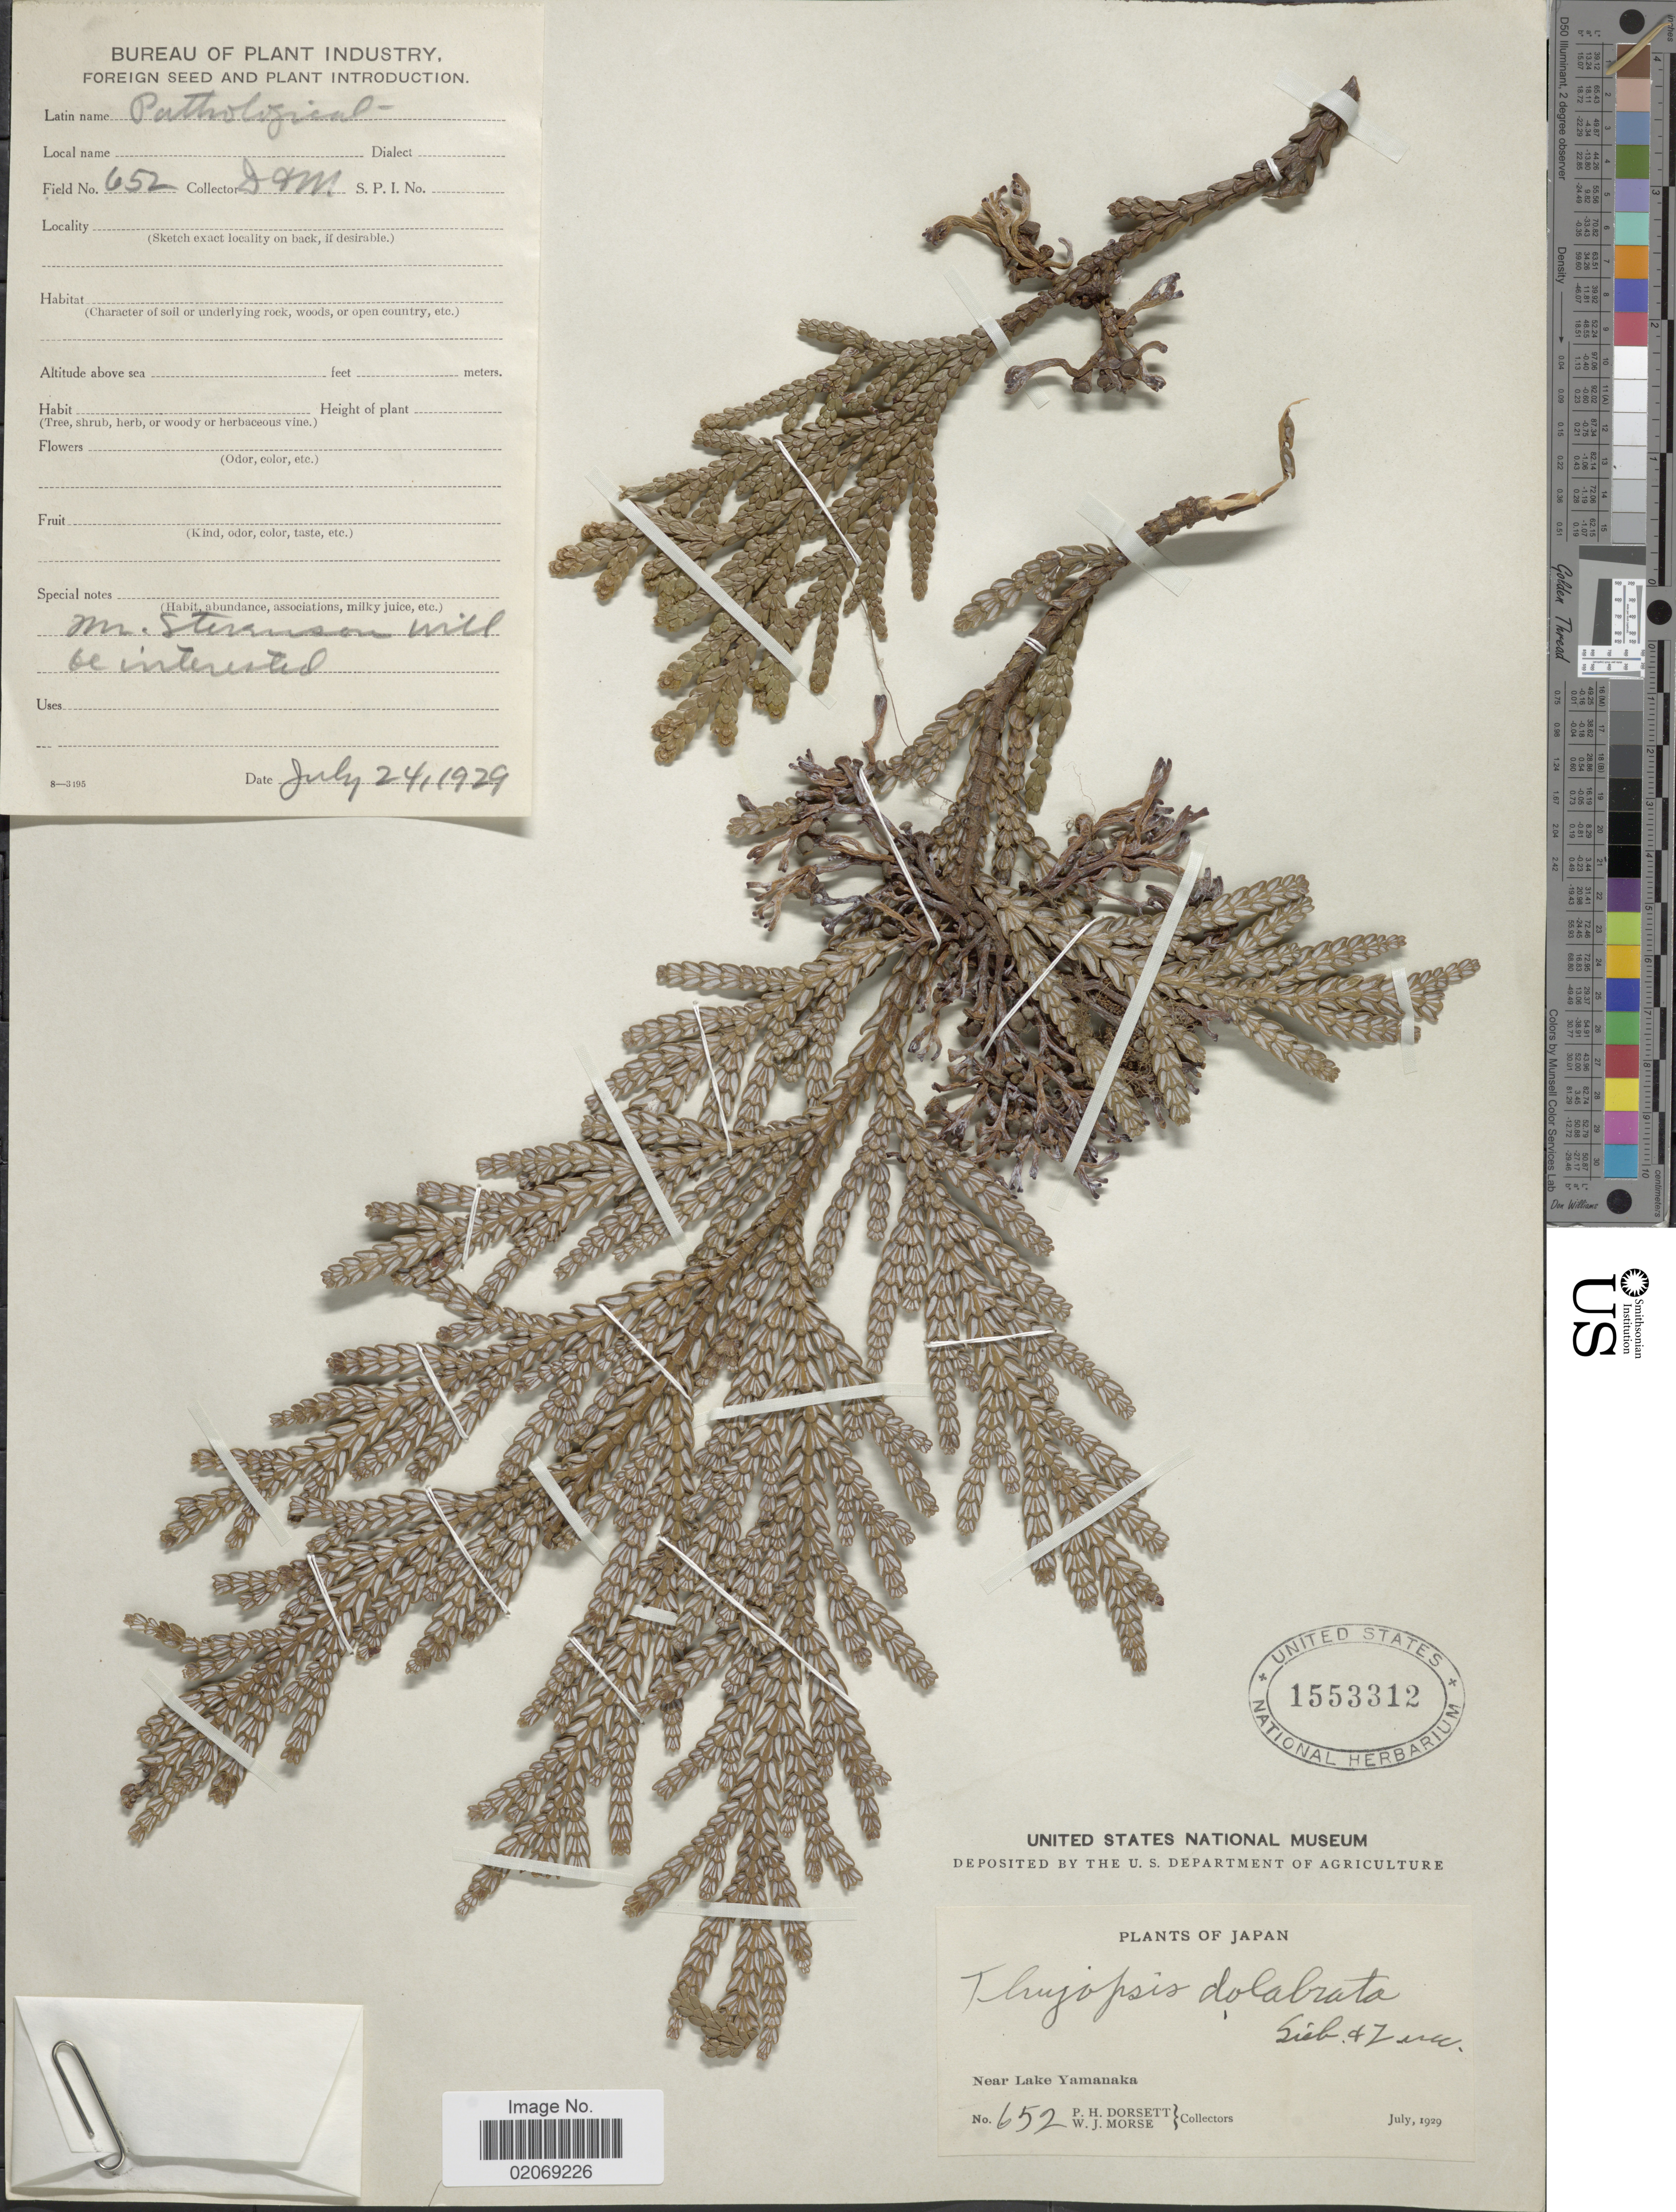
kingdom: Plantae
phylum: Tracheophyta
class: Pinopsida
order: Pinales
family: Cupressaceae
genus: Thujopsis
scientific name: Thujopsis dolabrata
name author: (Thunb. ex L. f.) Siebold & Zucc.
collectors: P. H. Dorsett & W. J. Morse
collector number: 652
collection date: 1929-07-24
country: Japan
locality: Near Lake Yamanaka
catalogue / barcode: US 1553312